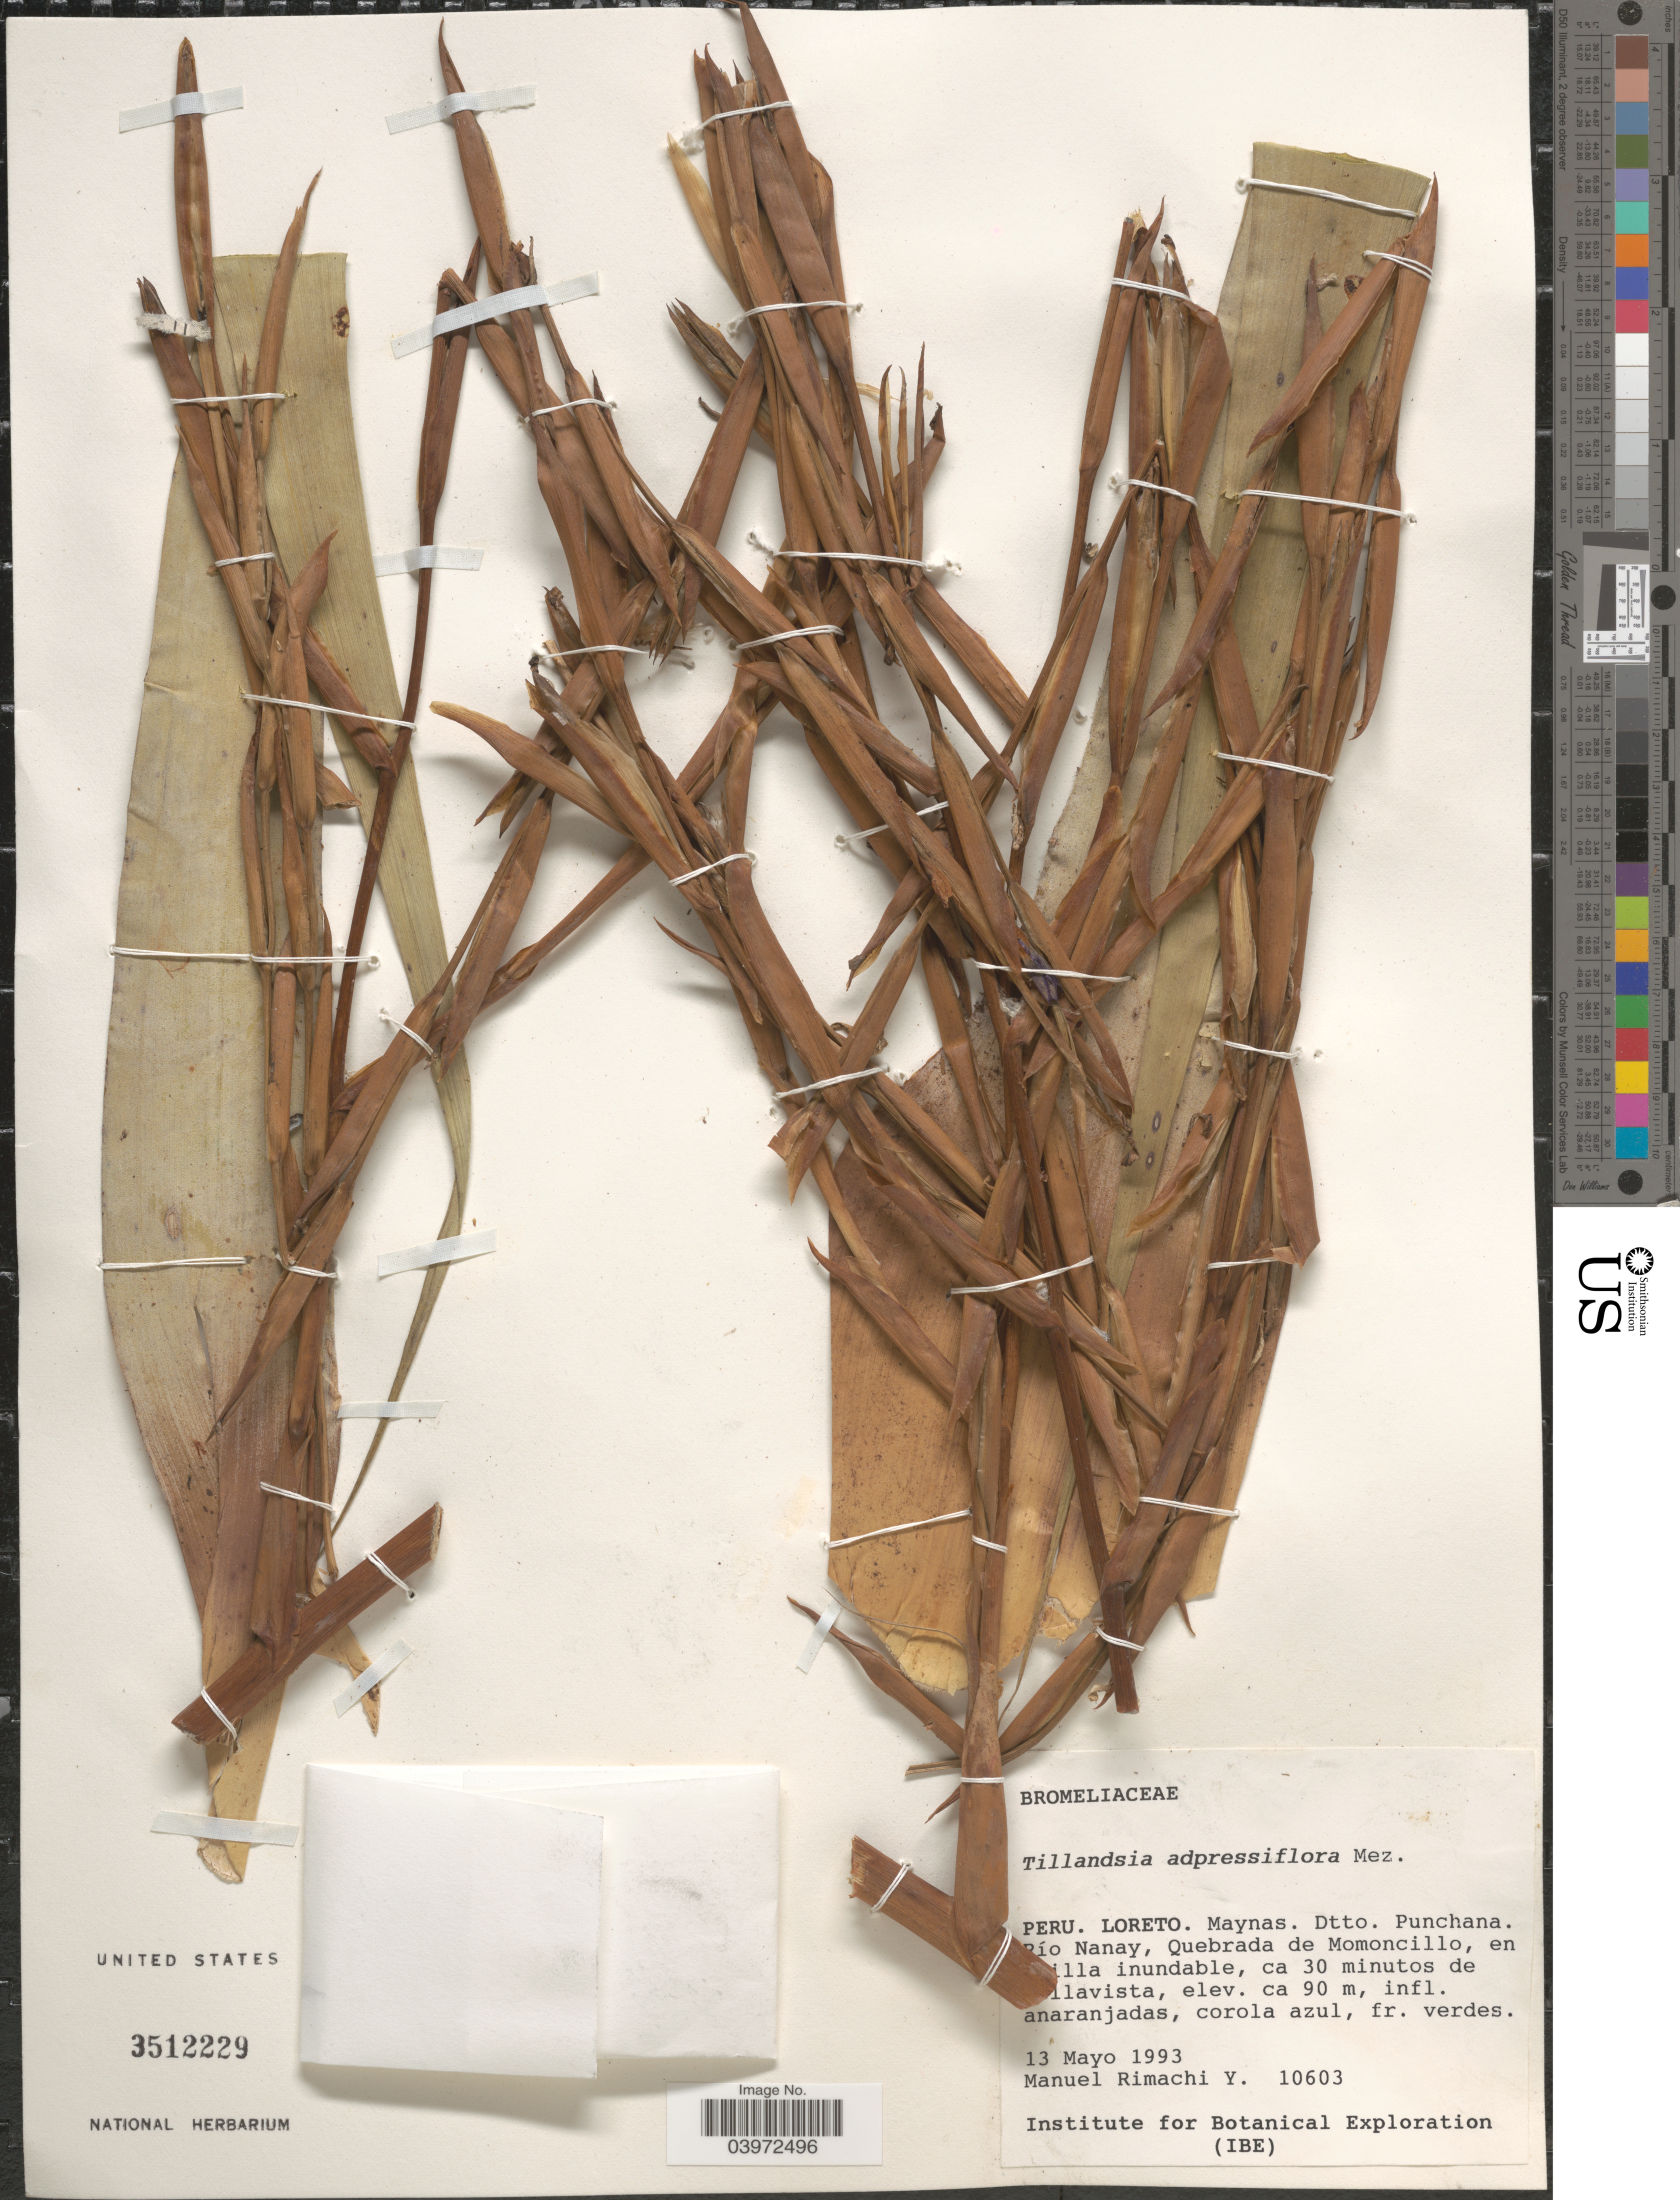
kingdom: Plantae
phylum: Tracheophyta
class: Liliopsida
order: Poales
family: Bromeliaceae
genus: Tillandsia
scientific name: Tillandsia adpressiflora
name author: Mez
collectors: M. Rimachi Y.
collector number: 10603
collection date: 1993-05-13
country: Peru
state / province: Loreto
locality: Maynas. Dtto. Punchana. Río Nanay, Quebrada de Momoncillo, en oriilla inundable, ca 30 minutos de Bellavista.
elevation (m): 90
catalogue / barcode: US 3512229